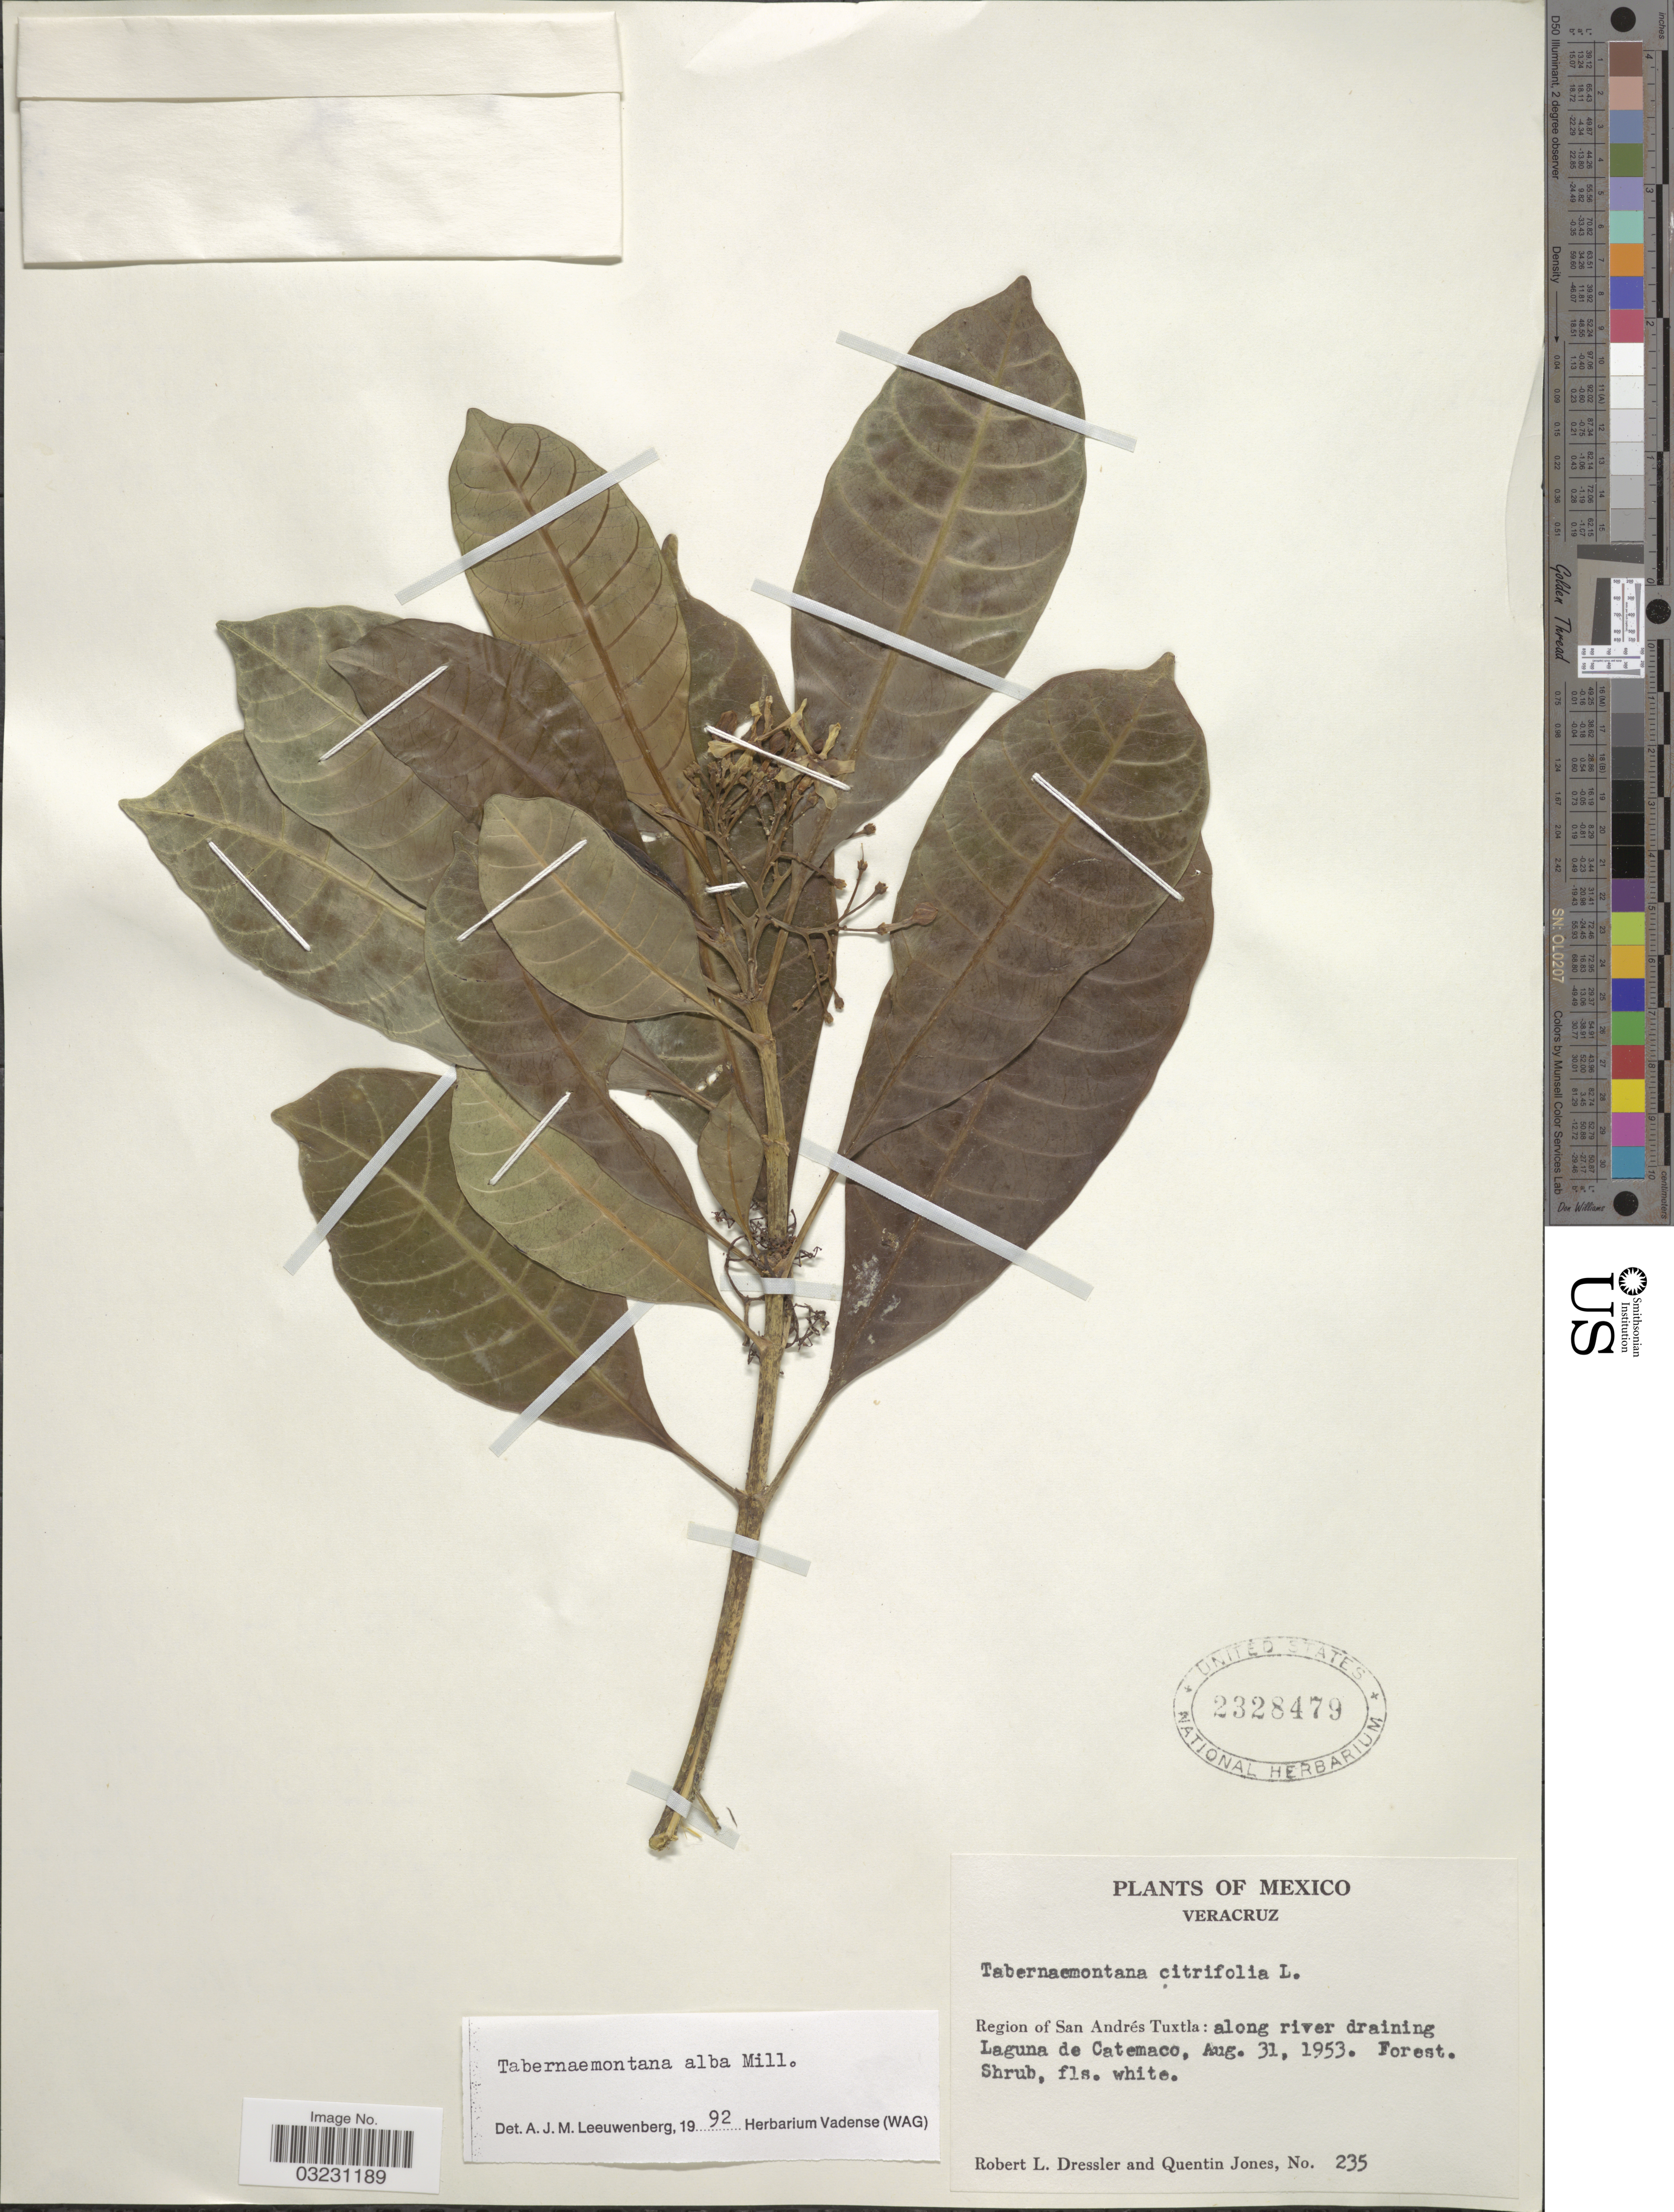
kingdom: Plantae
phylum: Tracheophyta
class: Magnoliopsida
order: Gentianales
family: Apocynaceae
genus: Tabernaemontana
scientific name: Tabernaemontana alba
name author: Mill.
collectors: R. Dressler & Q. Jones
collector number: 235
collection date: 1953-08-31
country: Mexico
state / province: Veracruz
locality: Veracruz. Region of San Andrés Tuxtla: along river draining Laguna de Catemaco.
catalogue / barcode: US 2328479